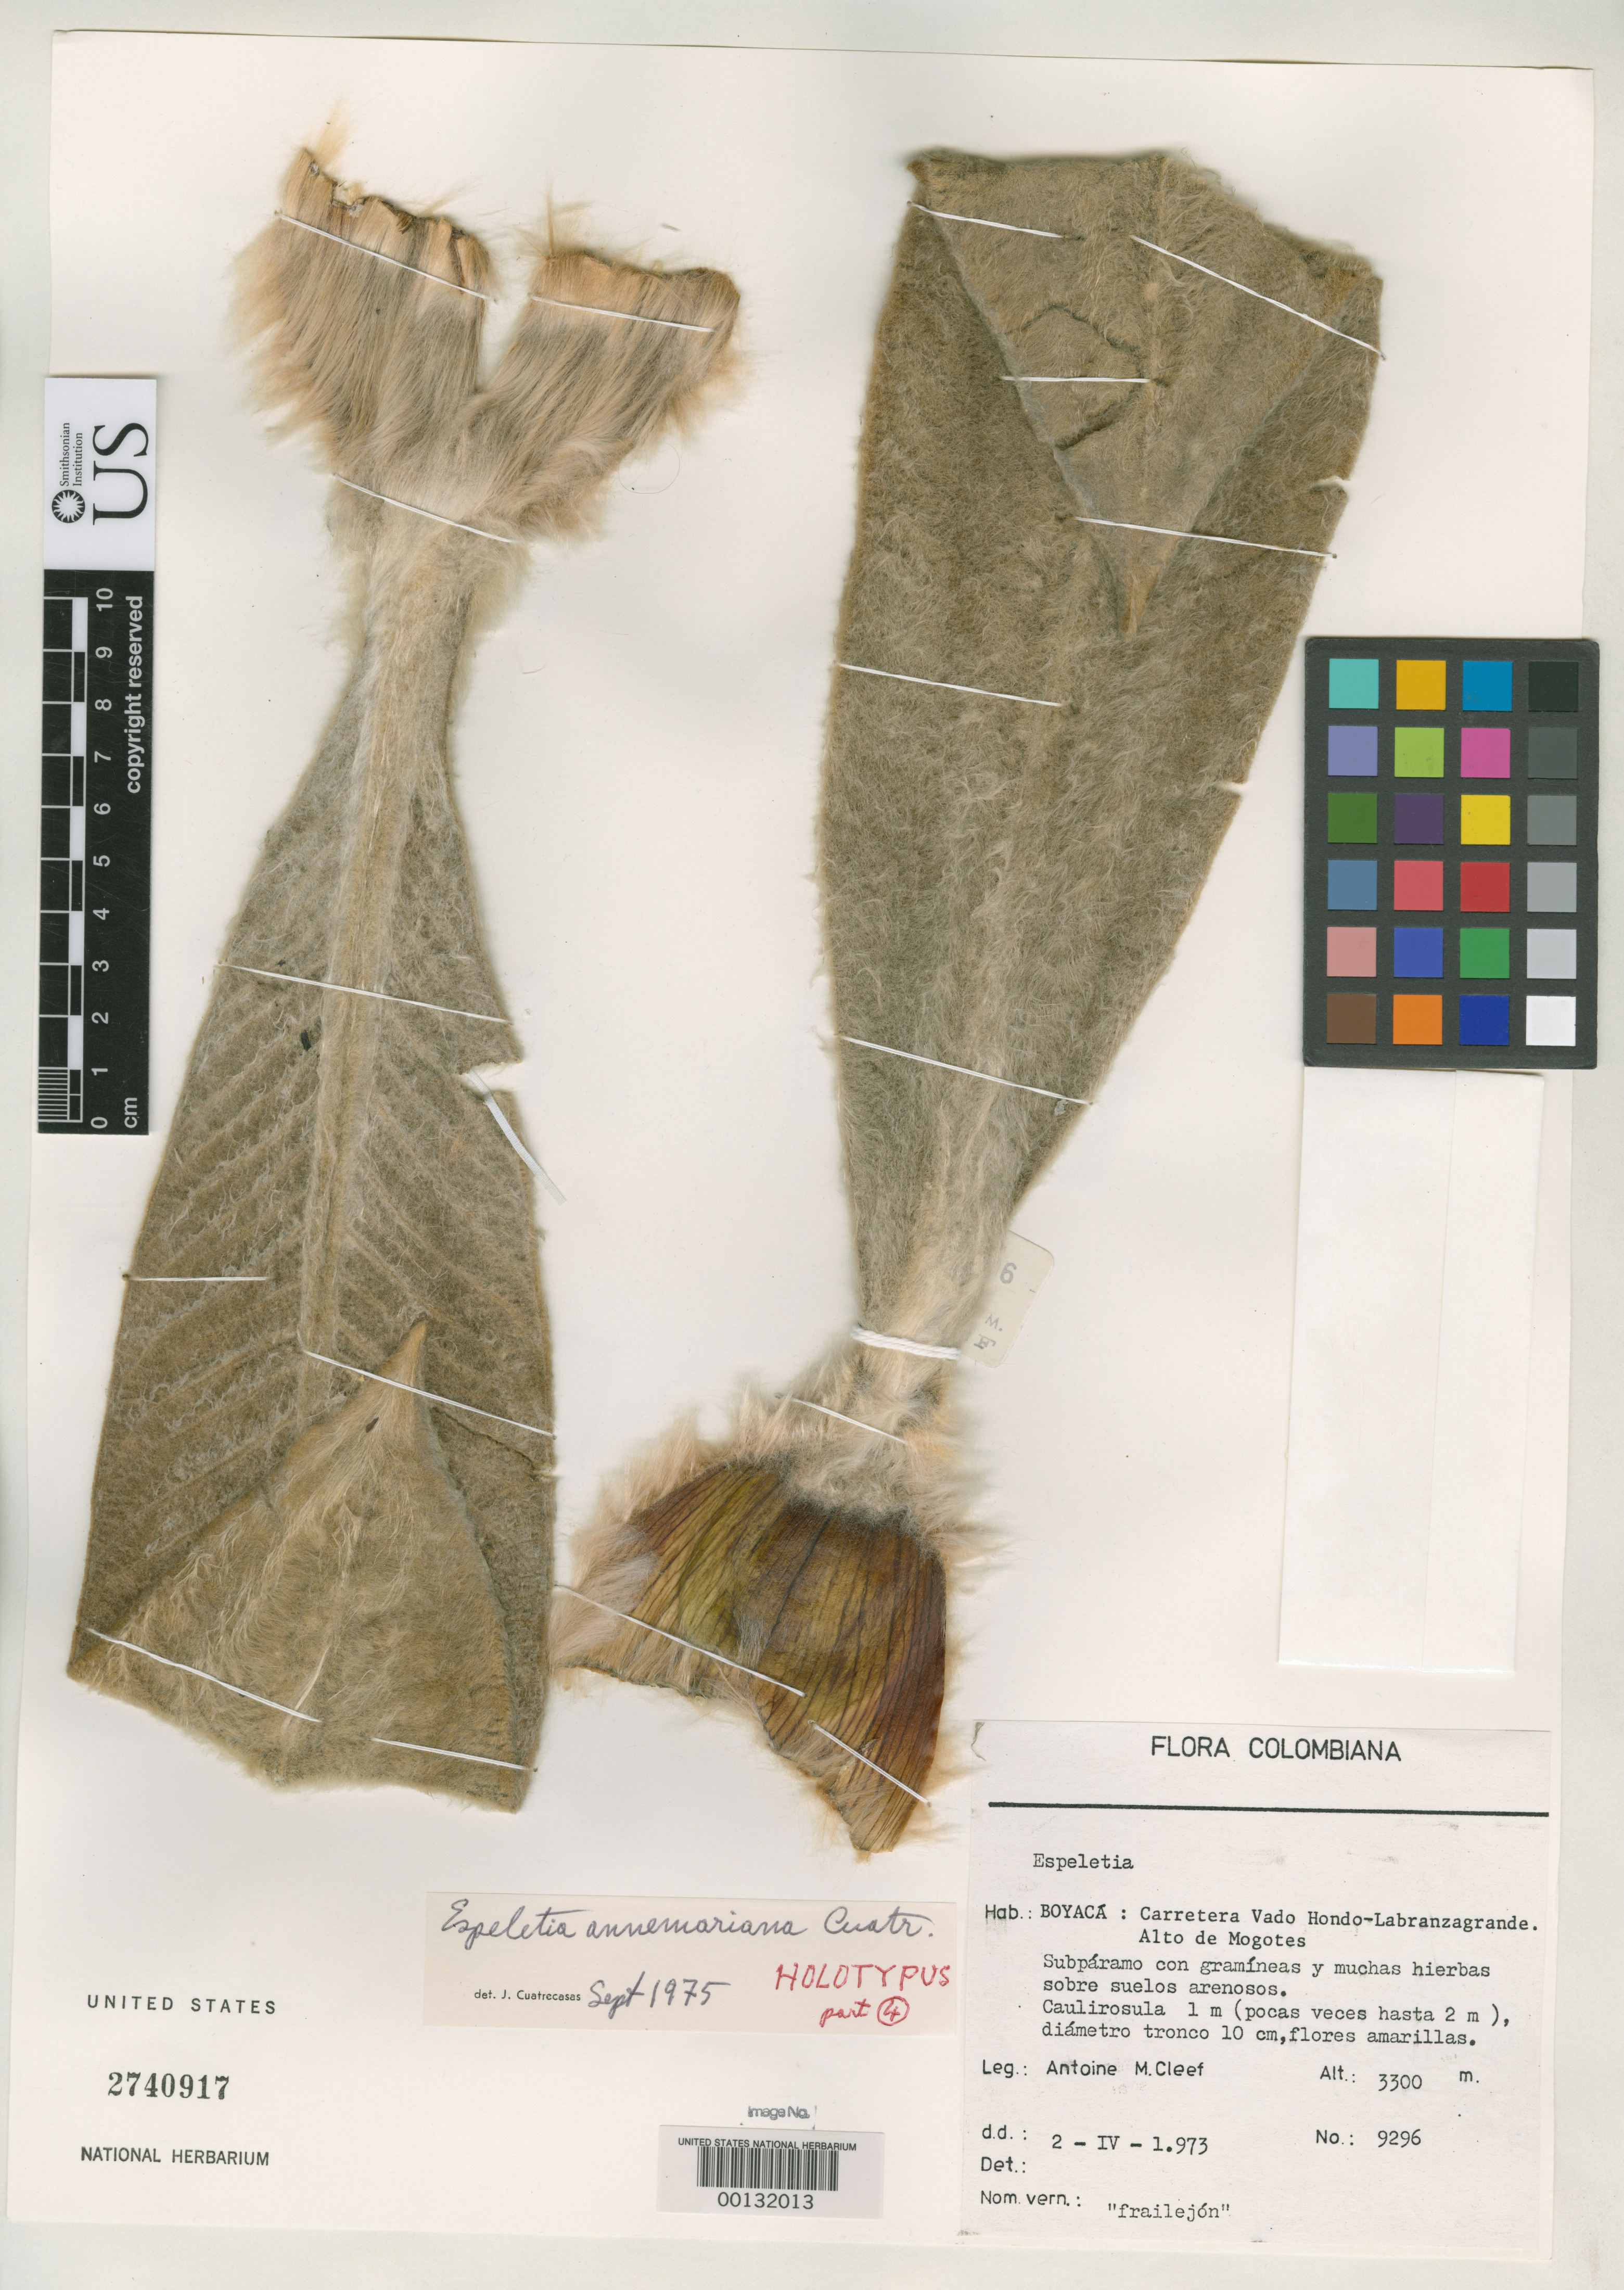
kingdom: Plantae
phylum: Tracheophyta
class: Magnoliopsida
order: Asterales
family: Asteraceae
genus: Espeletia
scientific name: Espeletia annemariana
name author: Cuatrec.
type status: Holotype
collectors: A. M. Cleef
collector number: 9296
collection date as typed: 02 Apr 1973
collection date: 1973-04-02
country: Colombia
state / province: Boyacá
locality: Carretera Vado Hondo-LAbranza Grande, Alto de Mogotes.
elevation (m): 3300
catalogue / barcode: US 2740917